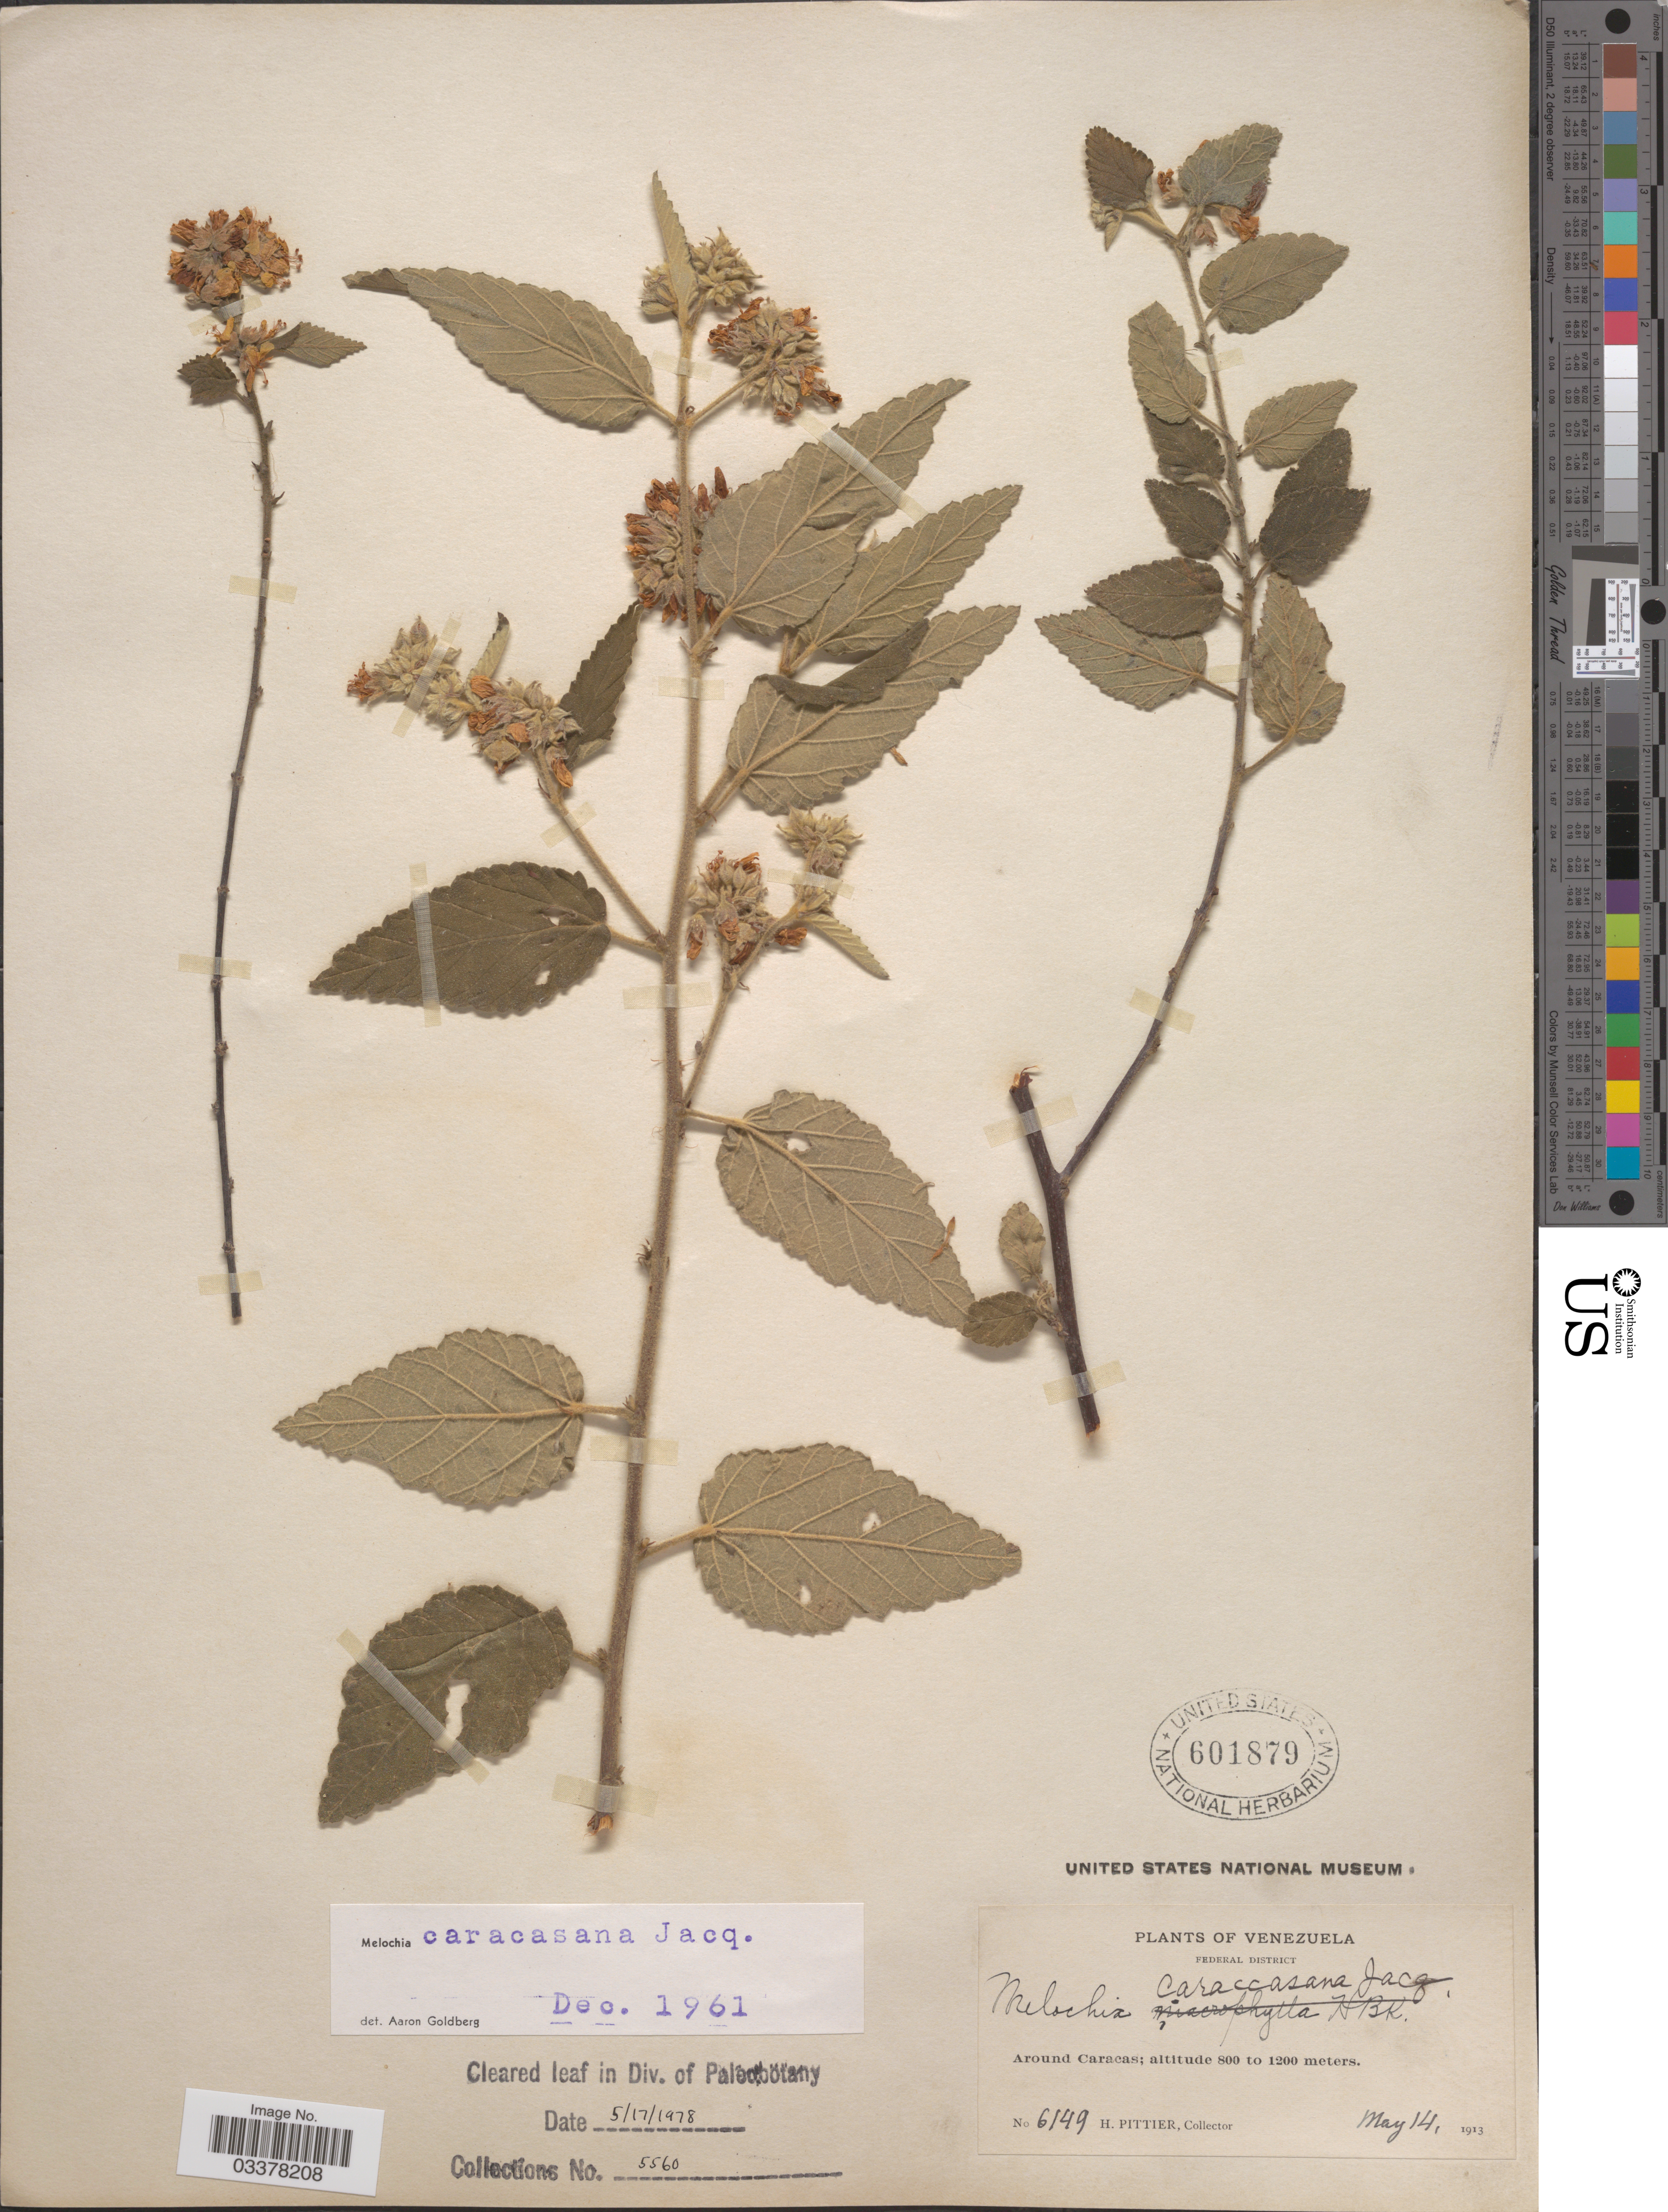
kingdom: Plantae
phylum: Tracheophyta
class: Magnoliopsida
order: Malvales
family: Malvaceae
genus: Melochia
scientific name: Melochia caracasana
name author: Jacq.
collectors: H. F. Pittier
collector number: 6149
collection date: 1913-05-14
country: Venezuela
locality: Federal District. Around Caracas.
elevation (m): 800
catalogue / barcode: US 601879